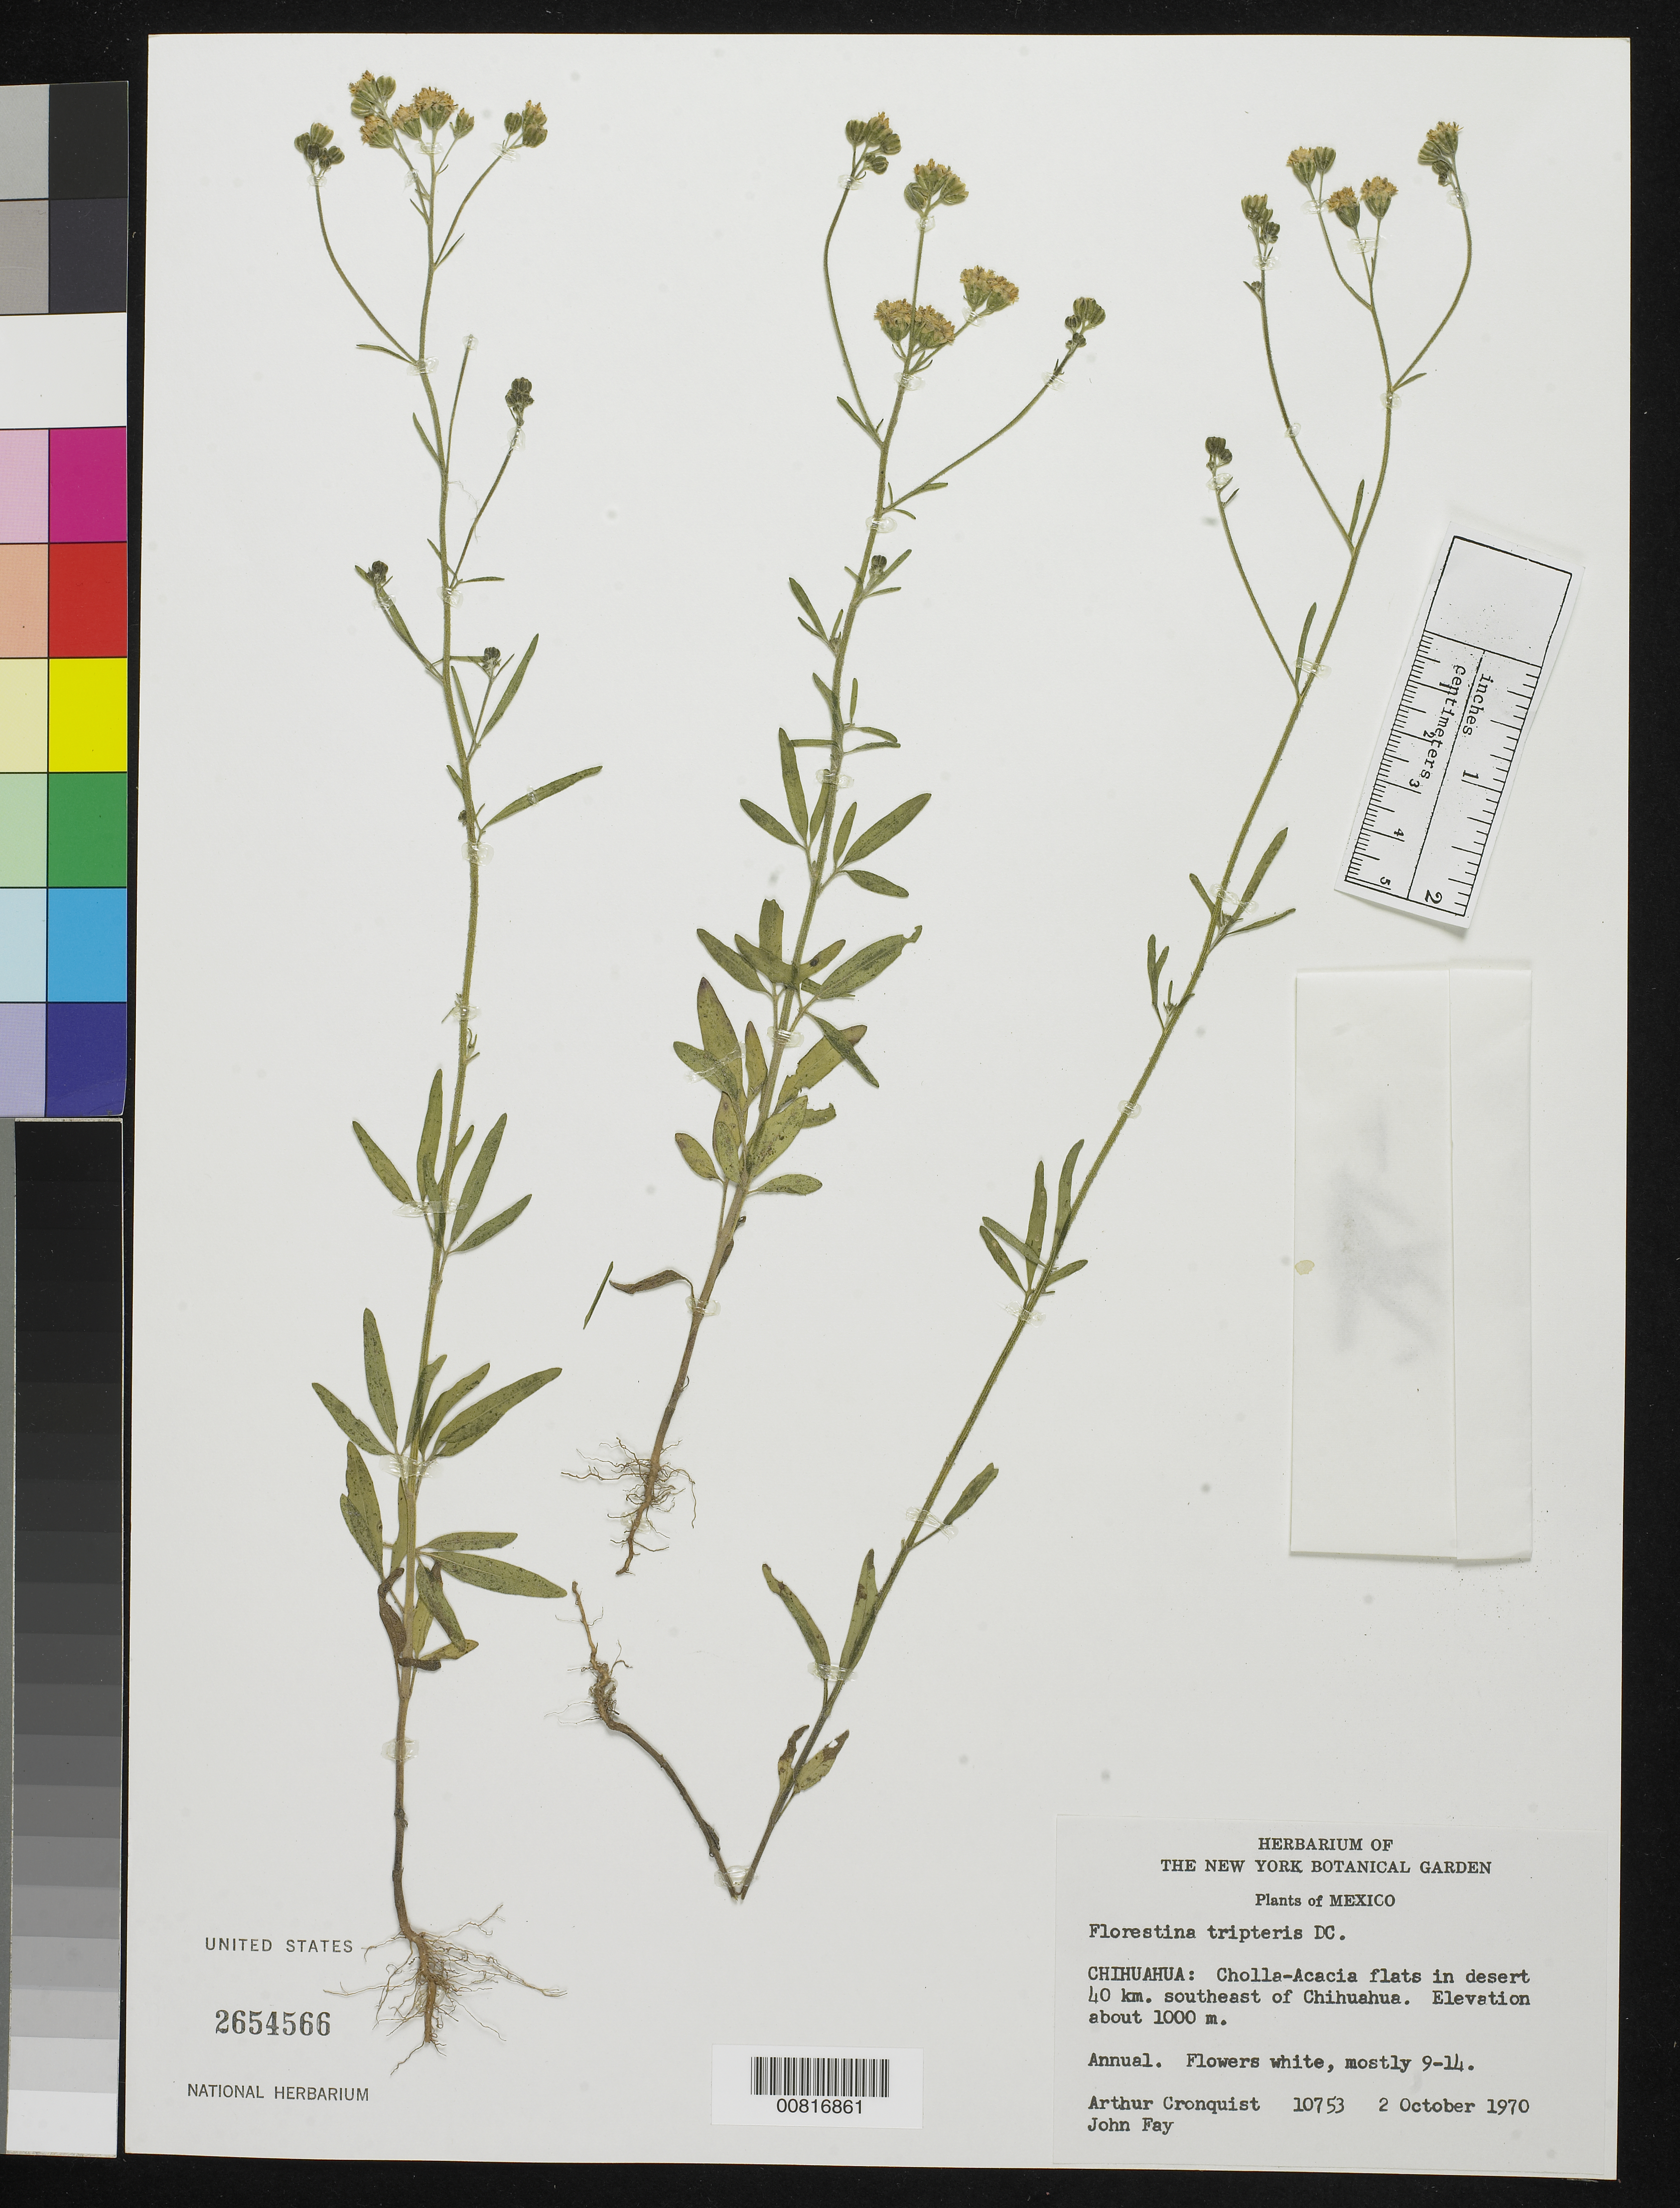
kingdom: Plantae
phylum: Tracheophyta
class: Magnoliopsida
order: Asterales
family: Asteraceae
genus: Florestina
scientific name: Florestina tripteris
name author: DC.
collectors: A. J. Cronquist & J. Fay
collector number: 10753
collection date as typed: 02 Oct 1970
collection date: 1970-10-02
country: Mexico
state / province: Chihuahua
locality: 40 km. southeast of Chihuahua.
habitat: Cholla-Acacia flats in desert.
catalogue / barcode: US 2654566